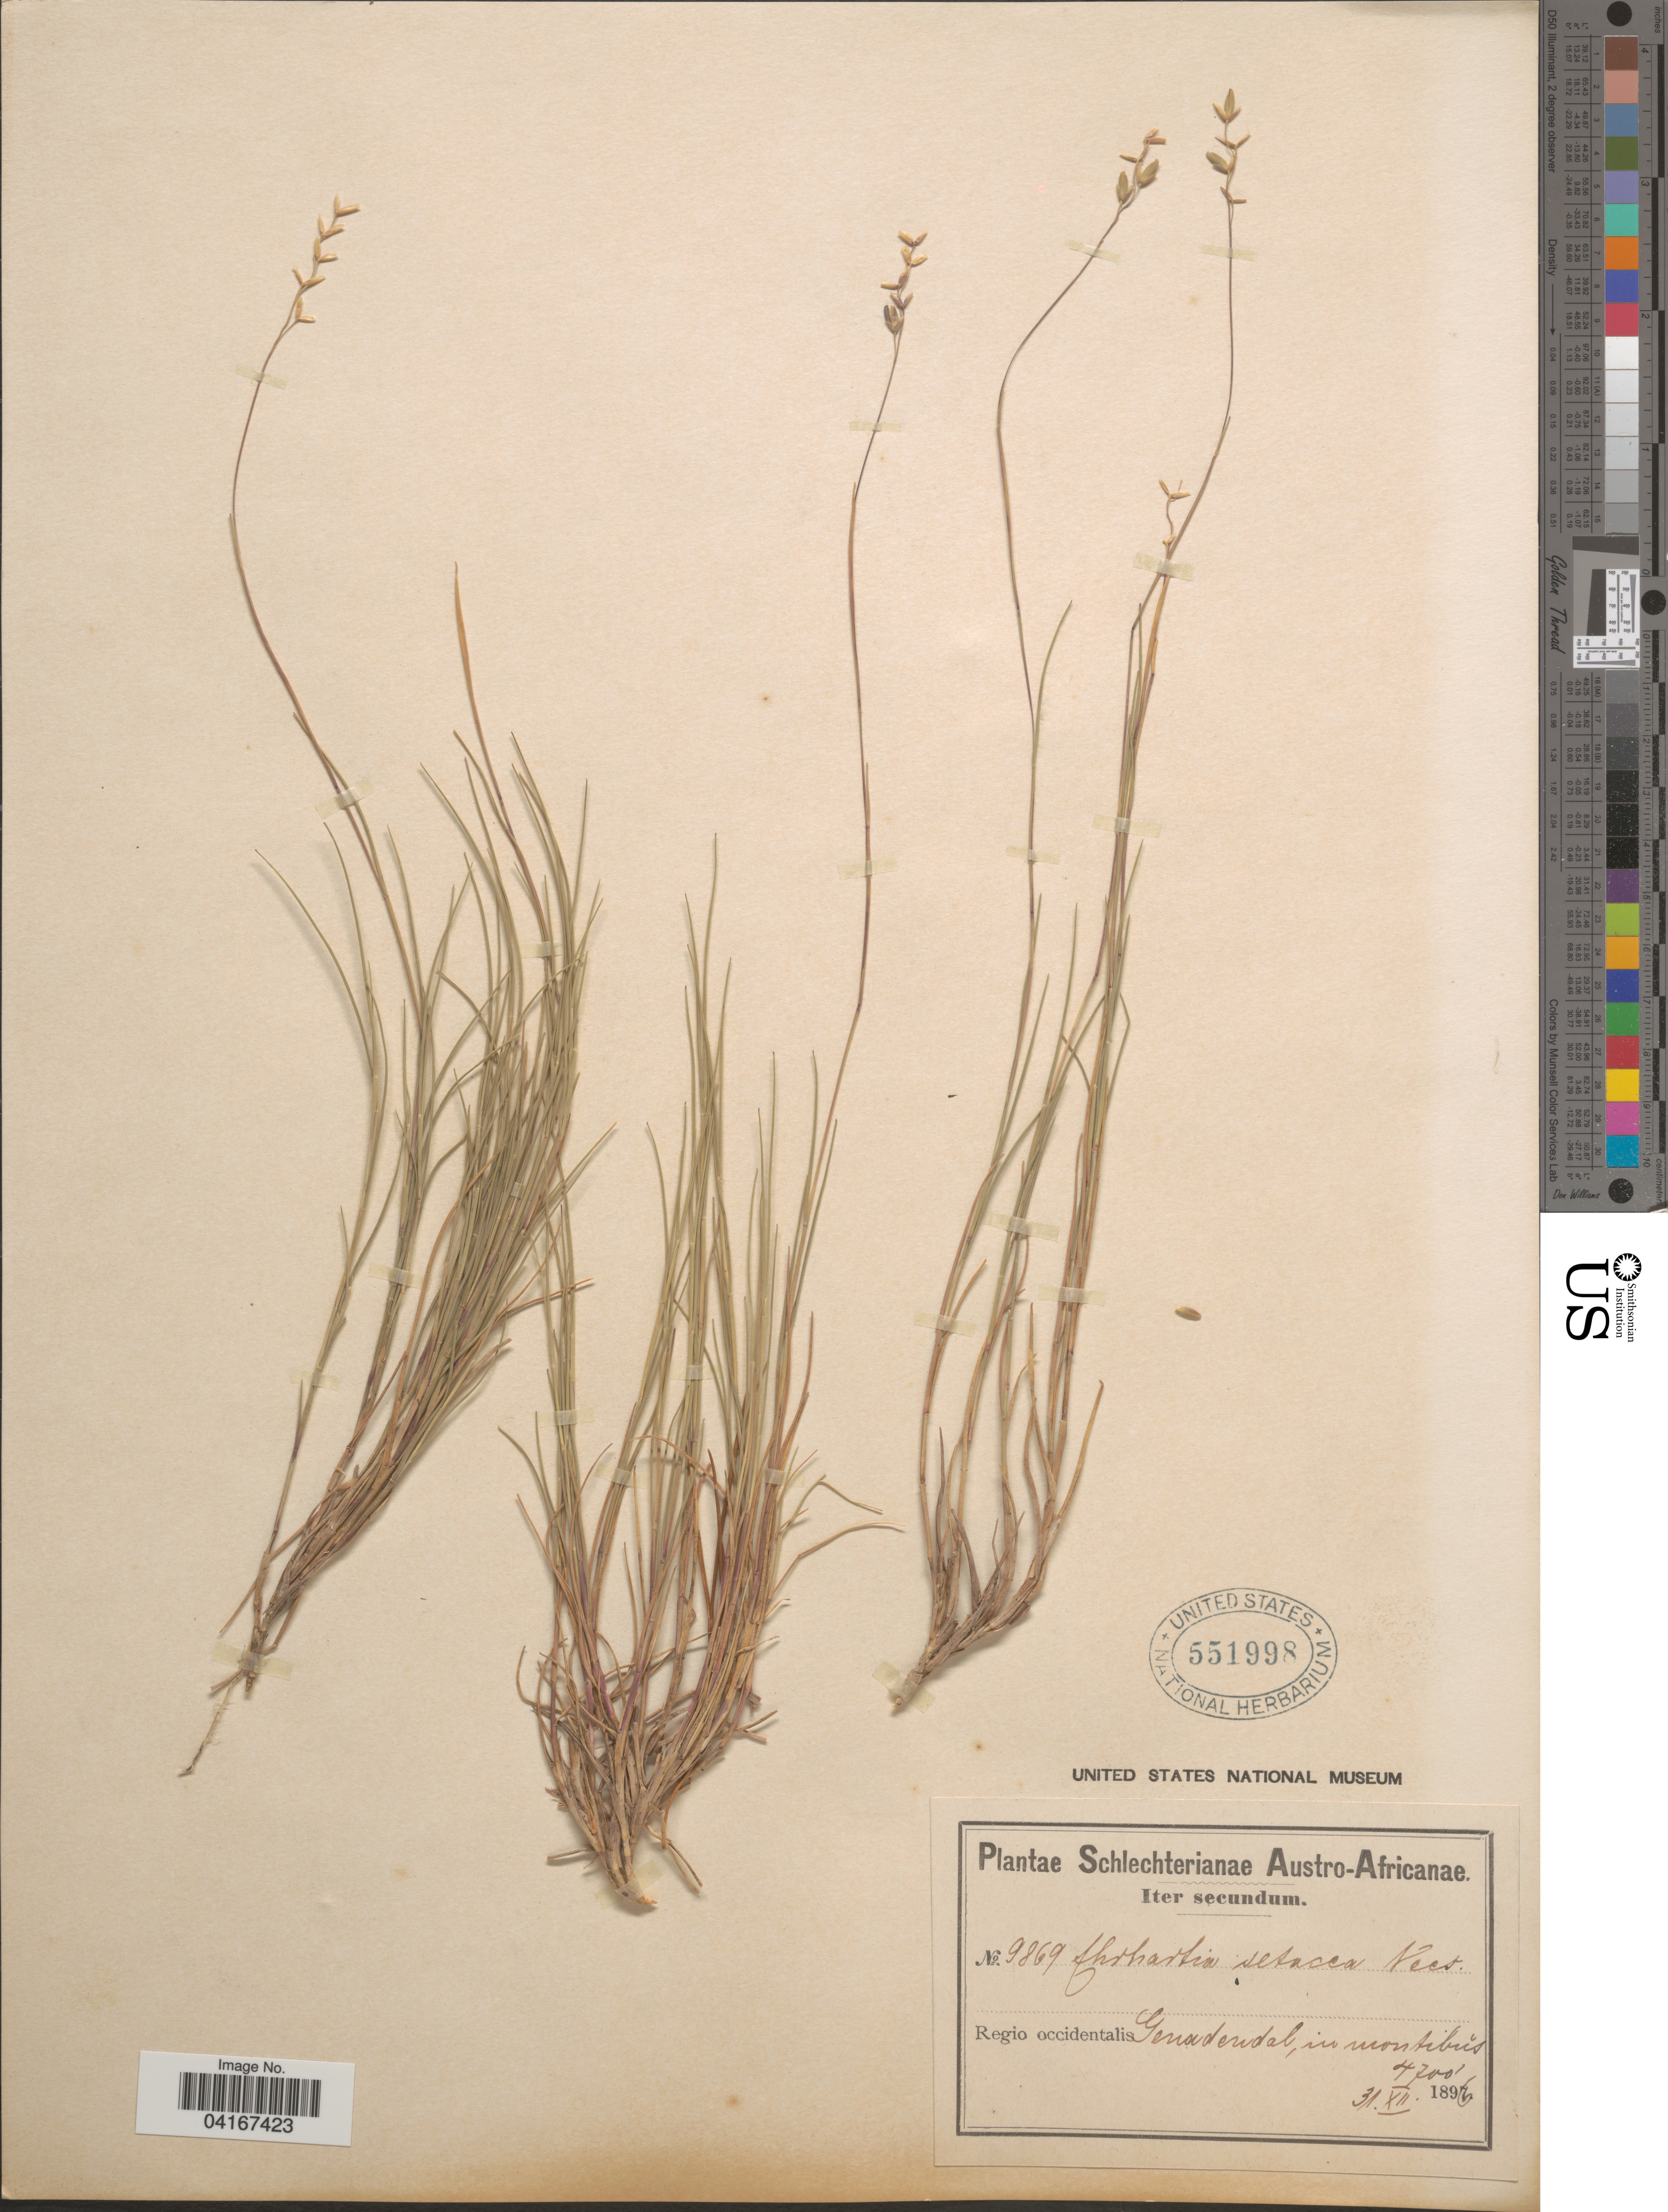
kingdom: Plantae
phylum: Tracheophyta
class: Liliopsida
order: Poales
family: Poaceae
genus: Ehrharta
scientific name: Ehrharta setacea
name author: Nees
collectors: Schlechter, --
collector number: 9869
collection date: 1897-12-31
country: South Africa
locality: Austro-Africanae. Iter secundum. Regio occidentalis Genadendal, in montibus.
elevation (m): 1433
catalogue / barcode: US 551998